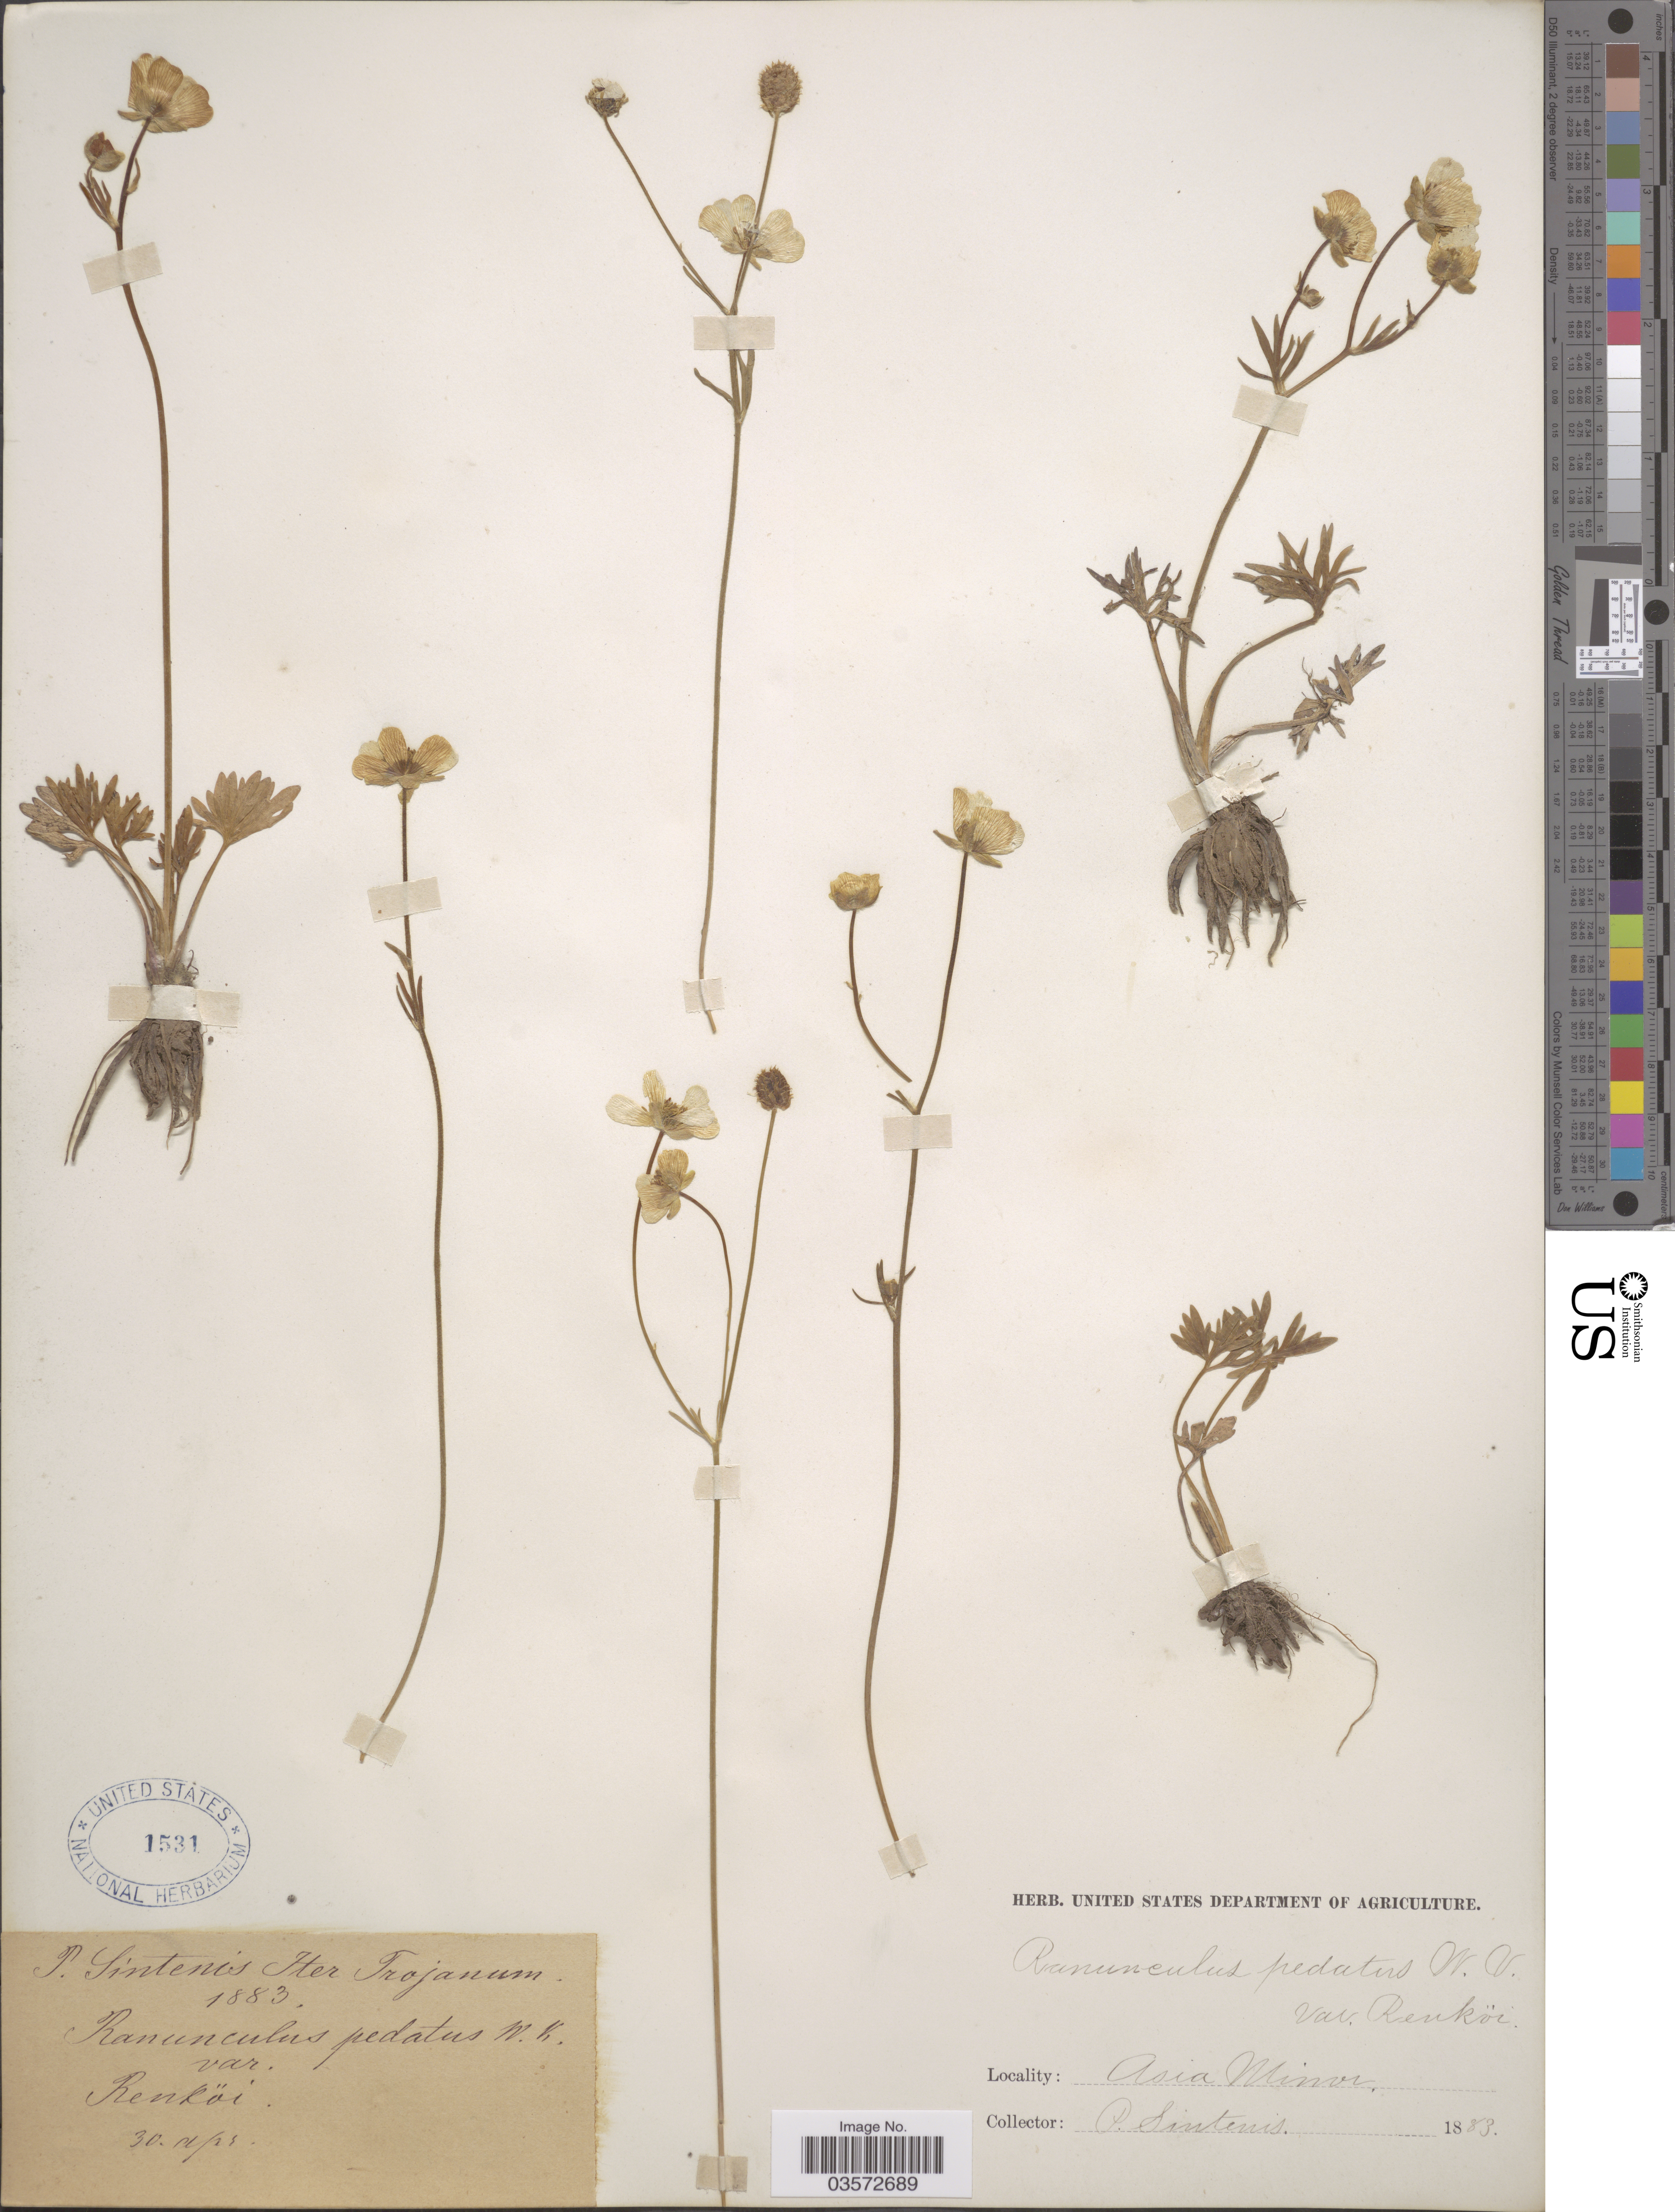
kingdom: Plantae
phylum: Tracheophyta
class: Magnoliopsida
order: Ranunculales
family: Ranunculaceae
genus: Ranunculus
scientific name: Ranunculus pedatus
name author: Waldst. & Kit.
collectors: P. Sintenis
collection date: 1883-04-30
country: Turkey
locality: Iter Trojanum. Renköi. Asia Minor.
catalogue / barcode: US 1531